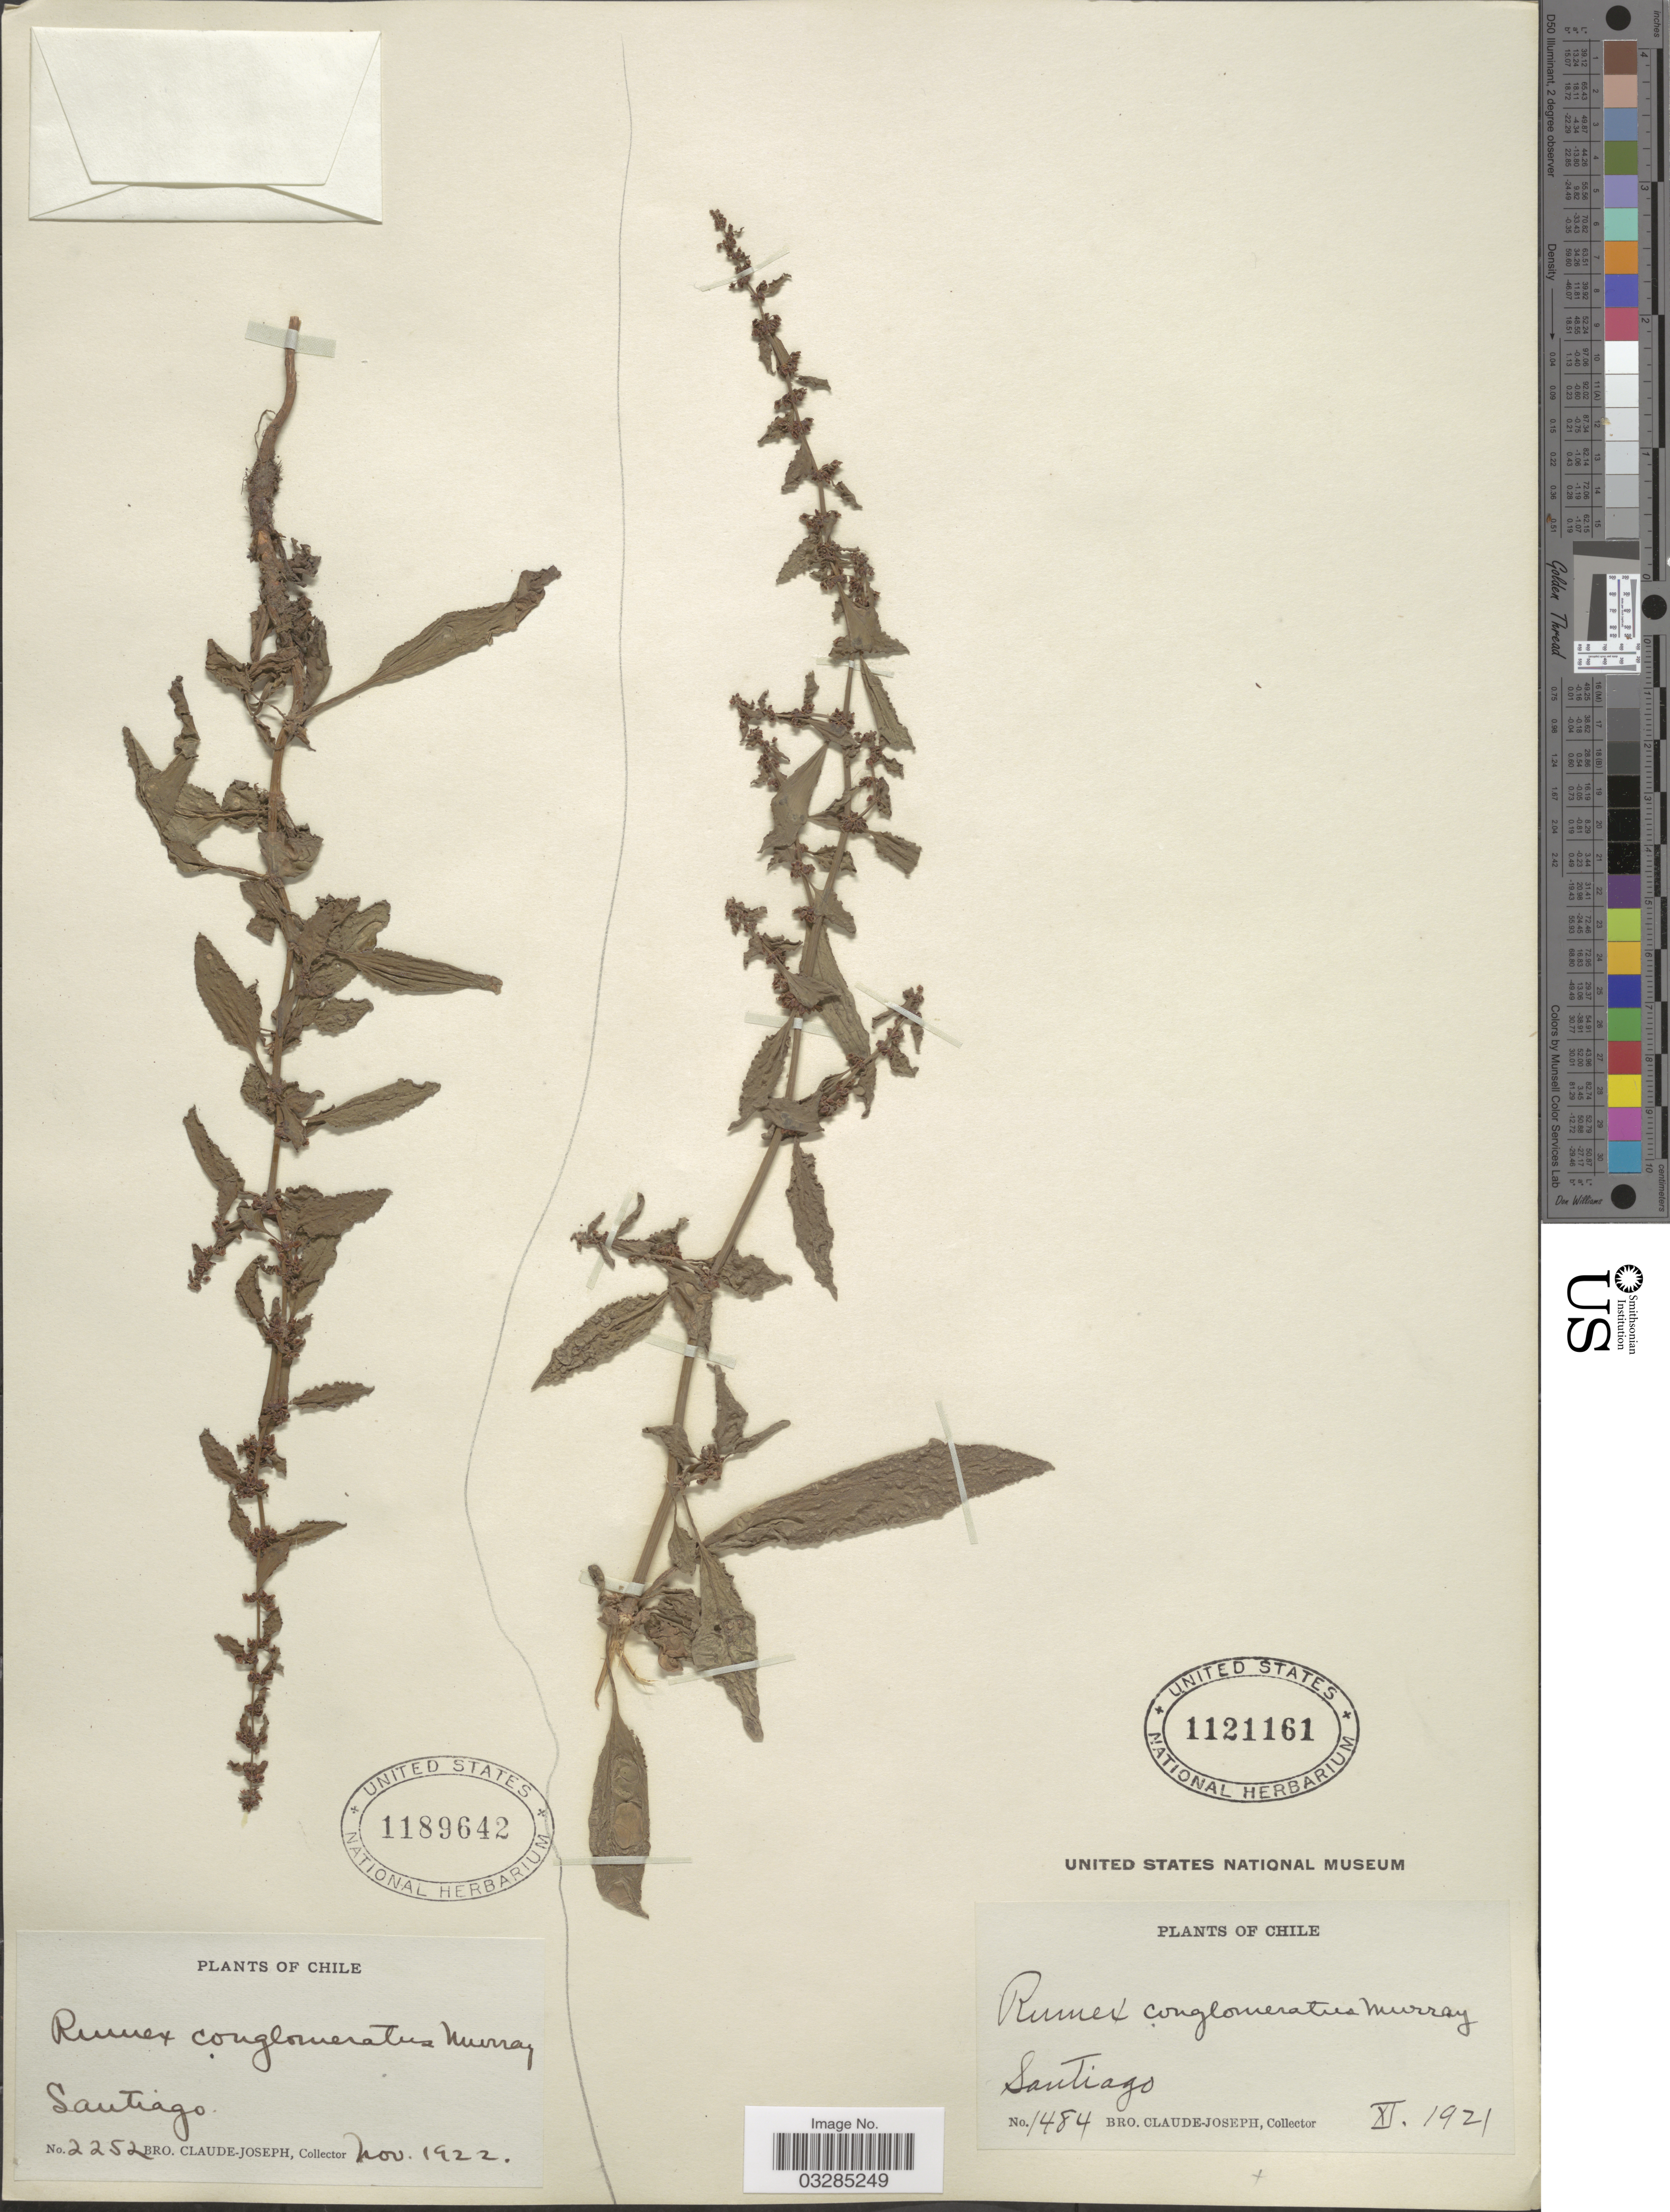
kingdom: Plantae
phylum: Tracheophyta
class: Magnoliopsida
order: Caryophyllales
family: Polygonaceae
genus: Rumex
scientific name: Rumex conglomeratus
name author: Murray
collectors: Bro. Claude-Joseph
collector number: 1484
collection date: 1921-11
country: Chile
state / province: Región Metropolitana (RM)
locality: Santiago.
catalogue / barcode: US 1121161-2